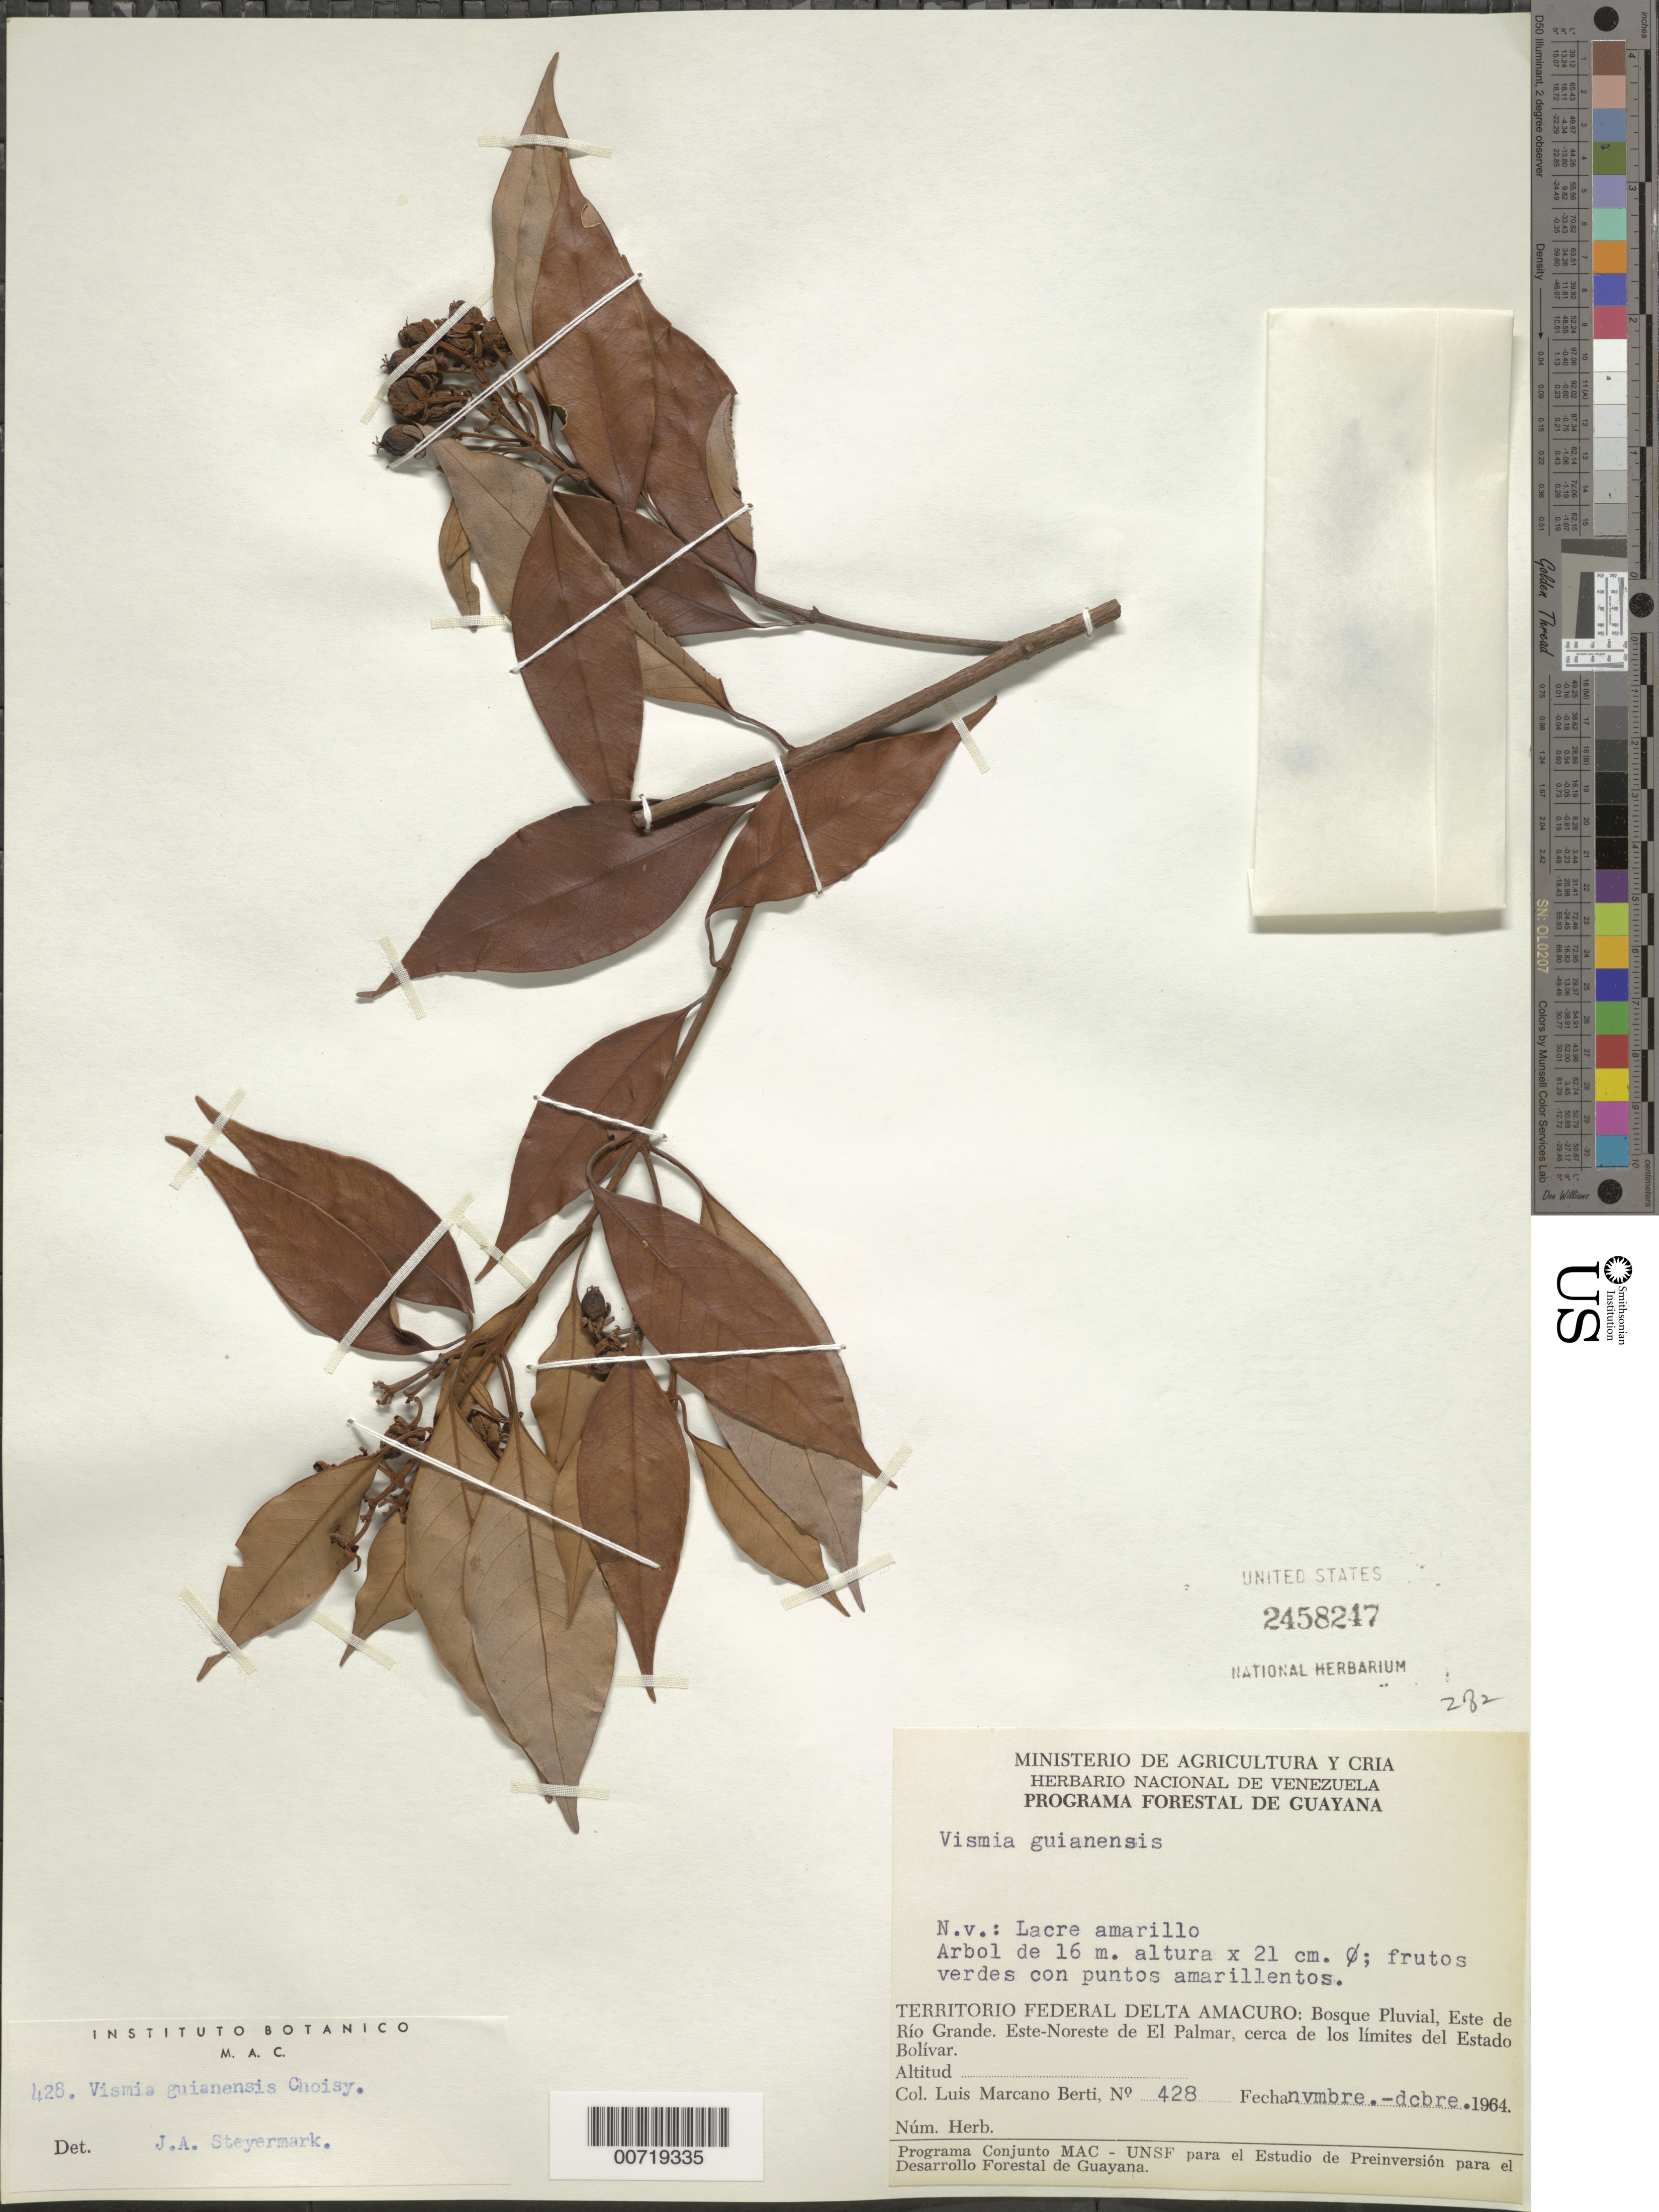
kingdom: Plantae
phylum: Tracheophyta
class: Magnoliopsida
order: Malpighiales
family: Hypericaceae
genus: Vismia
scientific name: Vismia guianensis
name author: (Aubl.) Pers.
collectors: L. Marcano-Berti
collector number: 428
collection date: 1964-11/1964-12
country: Venezuela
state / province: Delta Amacuro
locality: Territorio Federal Delta Amacuro: Bosque Pluvial, Este de Río Grande, Este-Noreste de El Palmar, cerca de los límites del Estado Bolívar.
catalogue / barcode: US 2458247